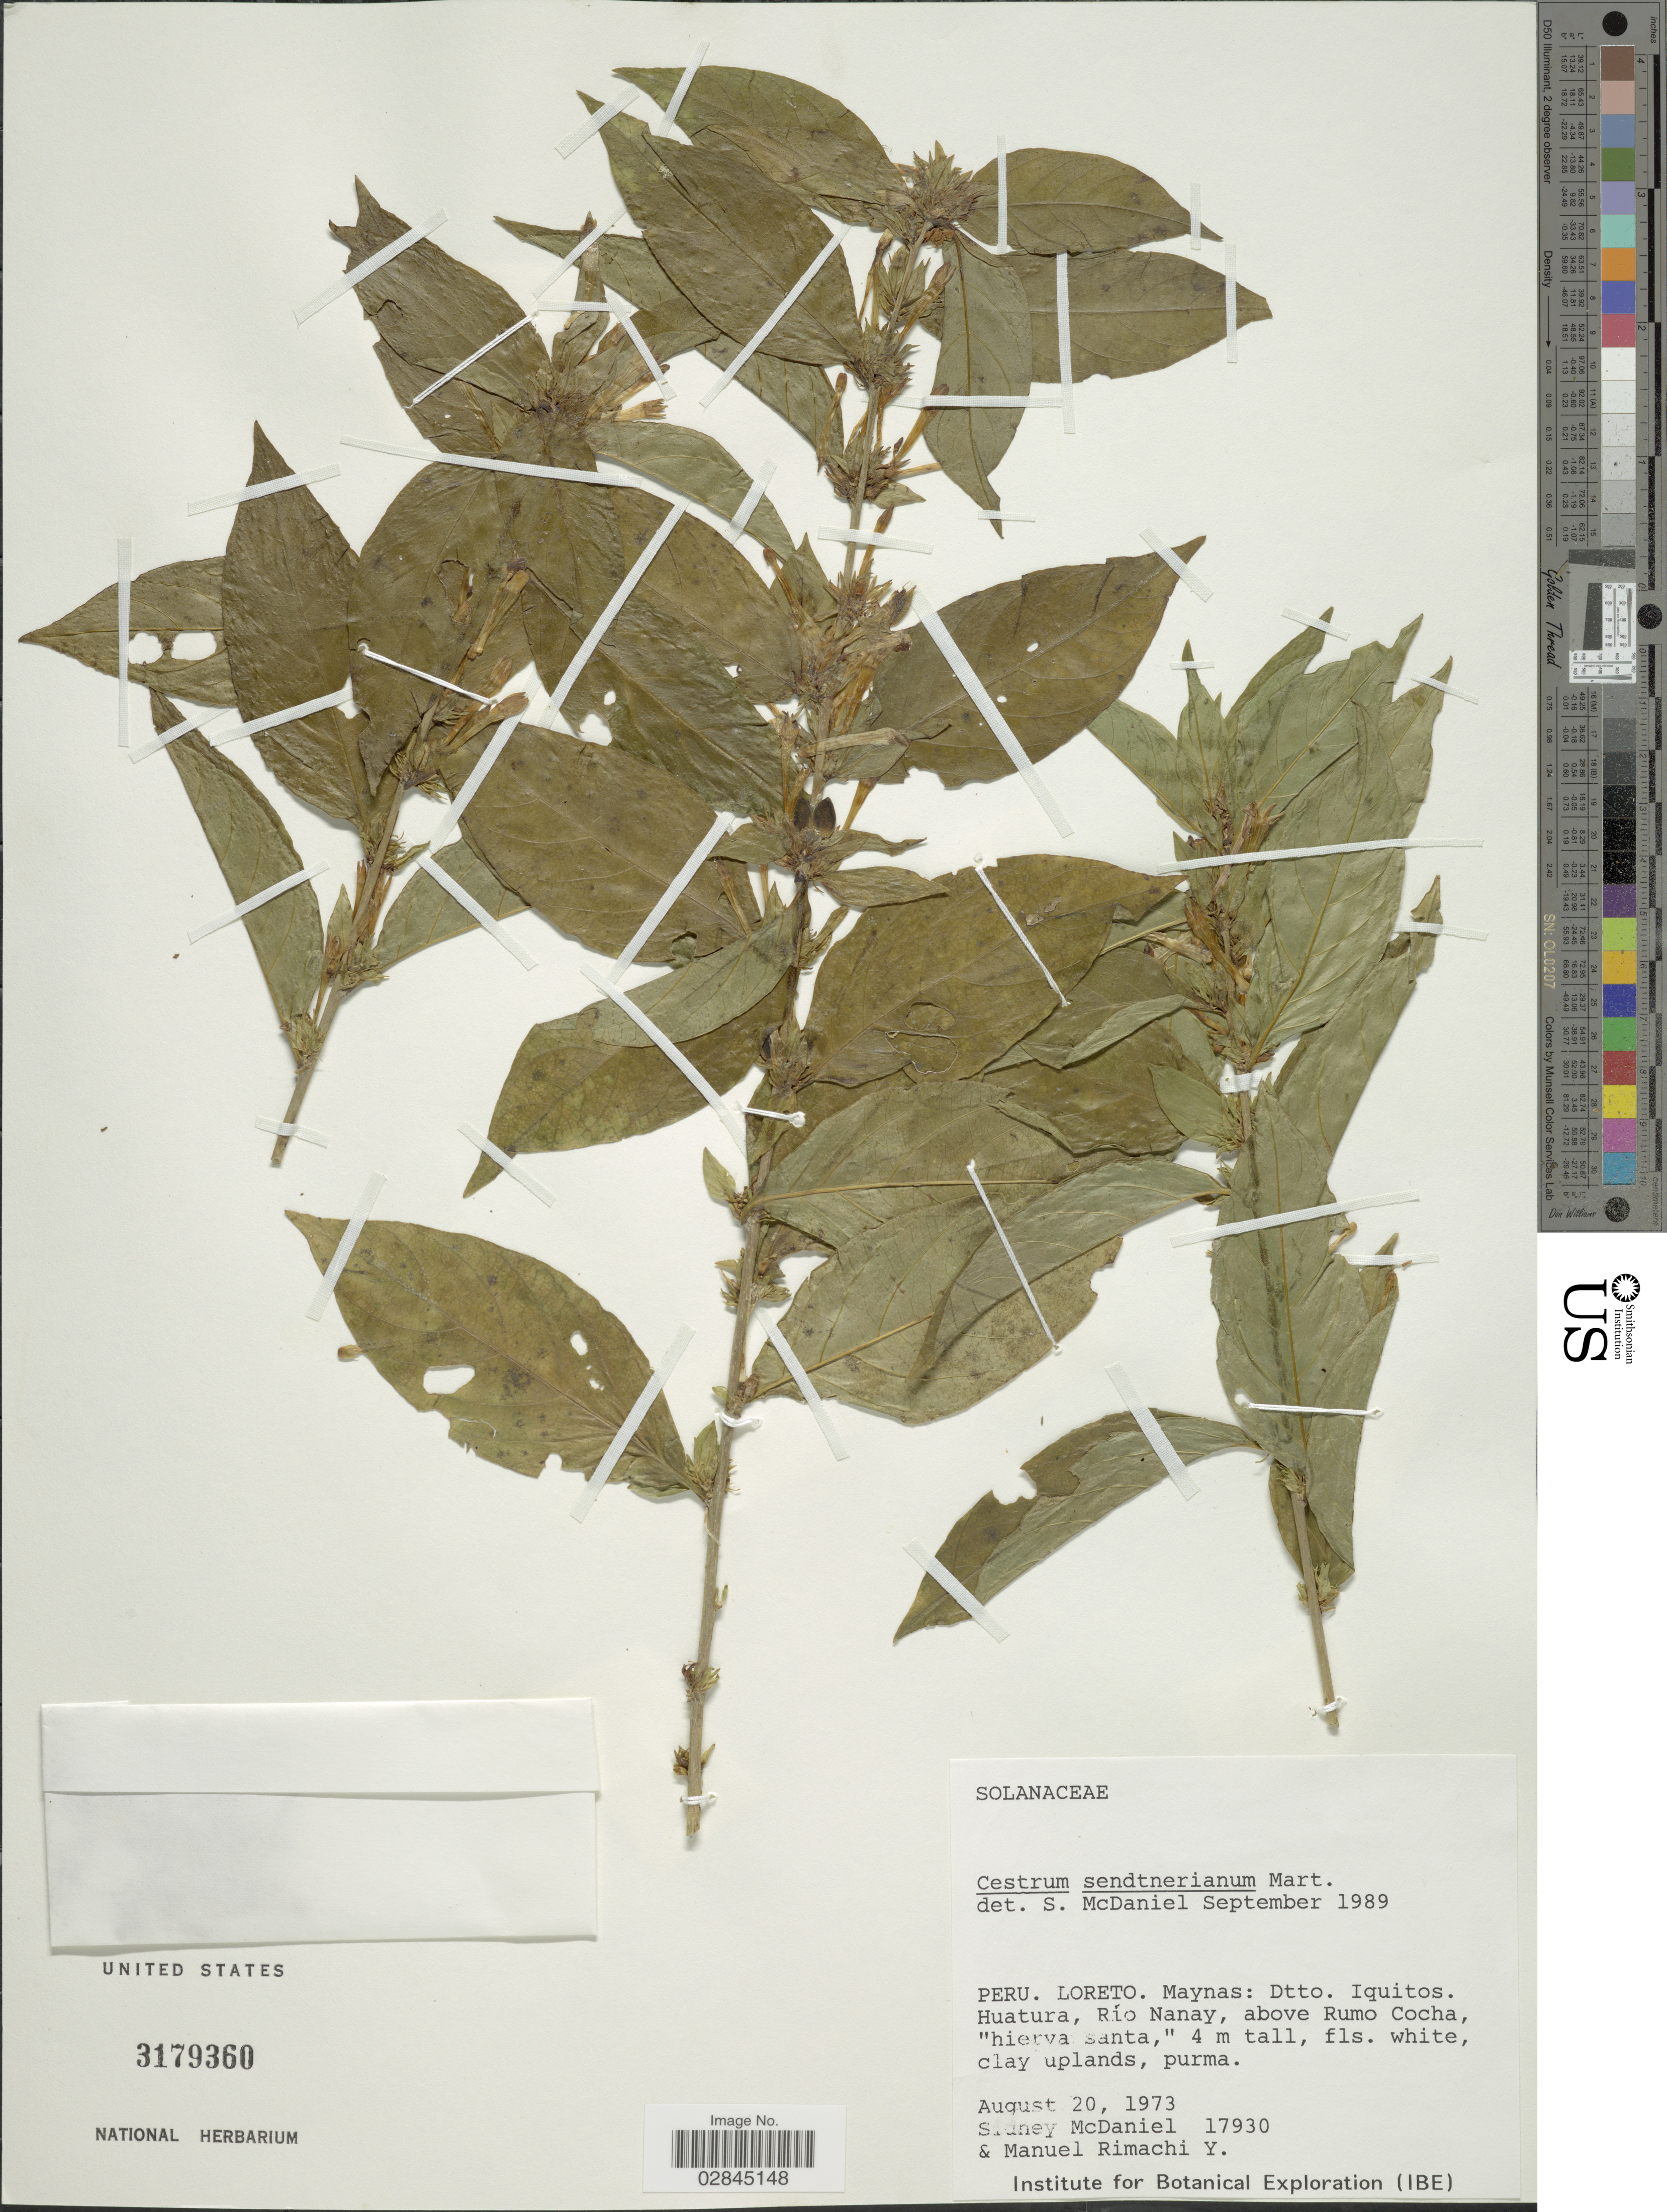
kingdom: Plantae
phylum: Tracheophyta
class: Magnoliopsida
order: Solanales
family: Solanaceae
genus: Cestrum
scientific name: Cestrum sendtnerianum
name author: Mart. ex Sendtn.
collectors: S. McDaniel & M. Rimachi Y.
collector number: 17930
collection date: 1973-08-20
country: Peru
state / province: Loreto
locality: Maynas: Dtto. Iquitos. Huatura, Río Nanay, above Rumo Cocha.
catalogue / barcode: US 3179360